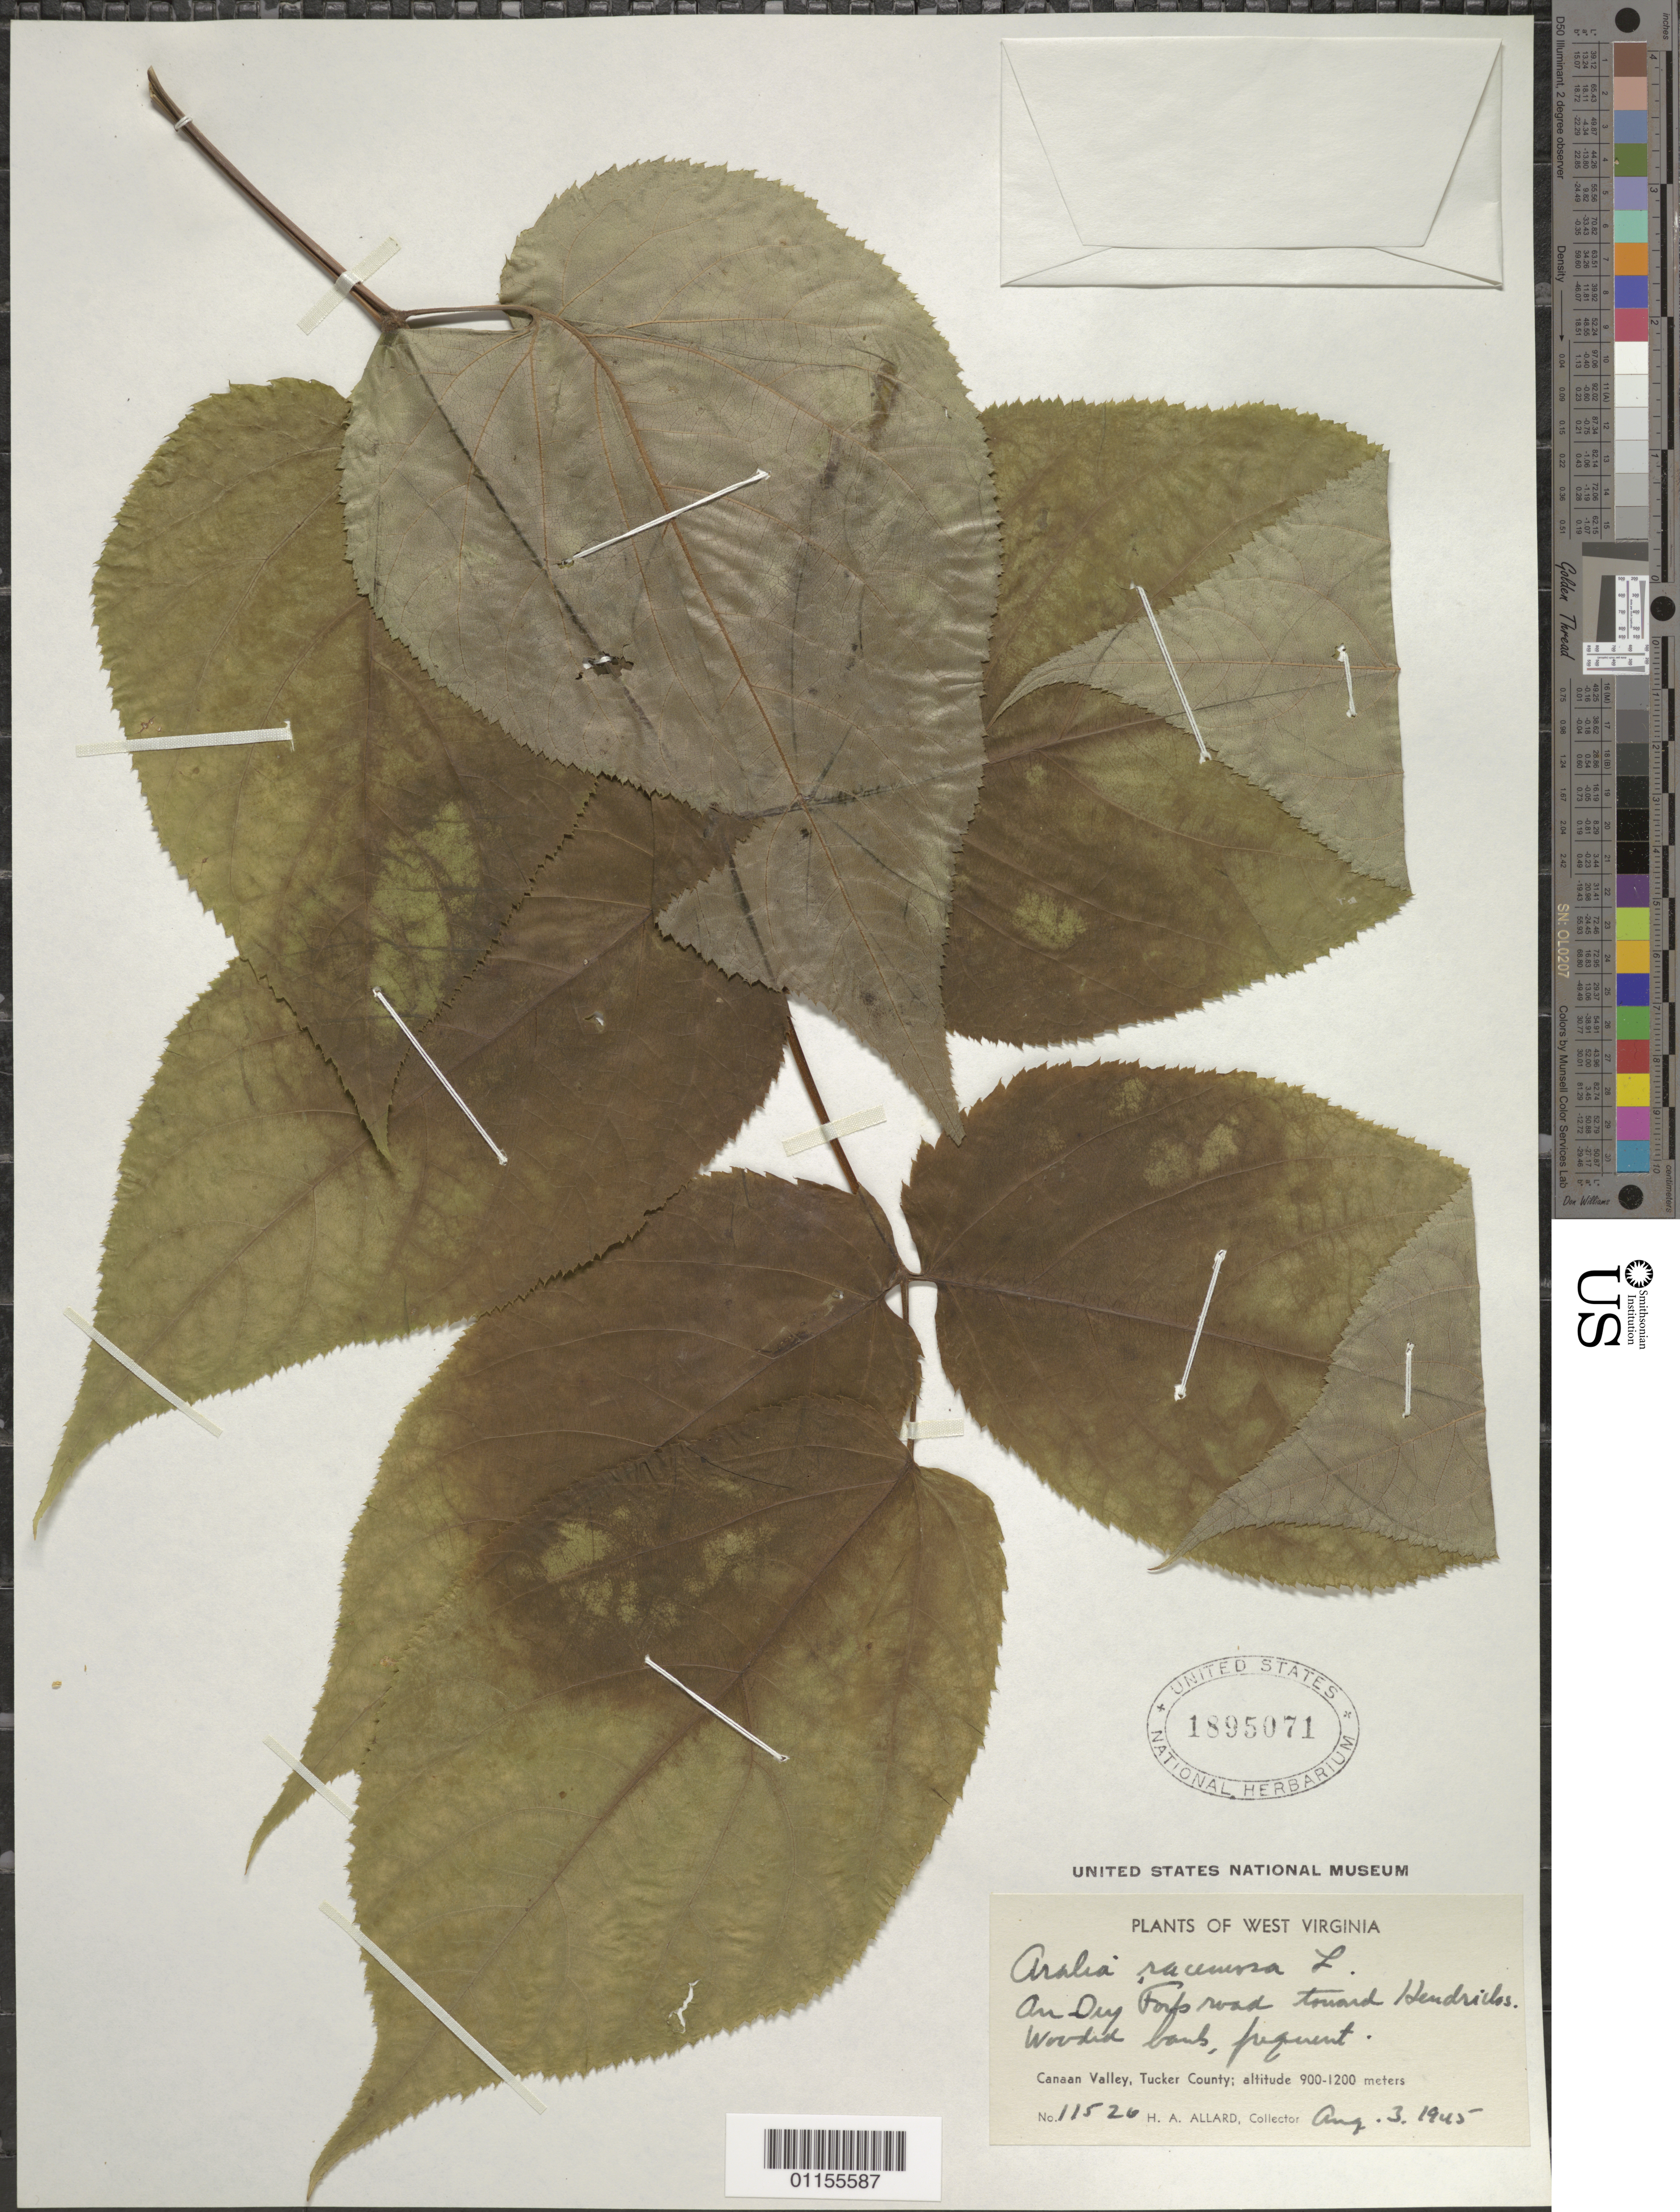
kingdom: Plantae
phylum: Tracheophyta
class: Magnoliopsida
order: Apiales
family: Araliaceae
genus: Aralia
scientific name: Aralia racemosa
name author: L.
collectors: H. A. Allard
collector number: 11526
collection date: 1945-08-03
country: United States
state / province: West Virginia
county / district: Tucker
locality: Canaan Valley.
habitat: Wooded banks.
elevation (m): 900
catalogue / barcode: US 1895071